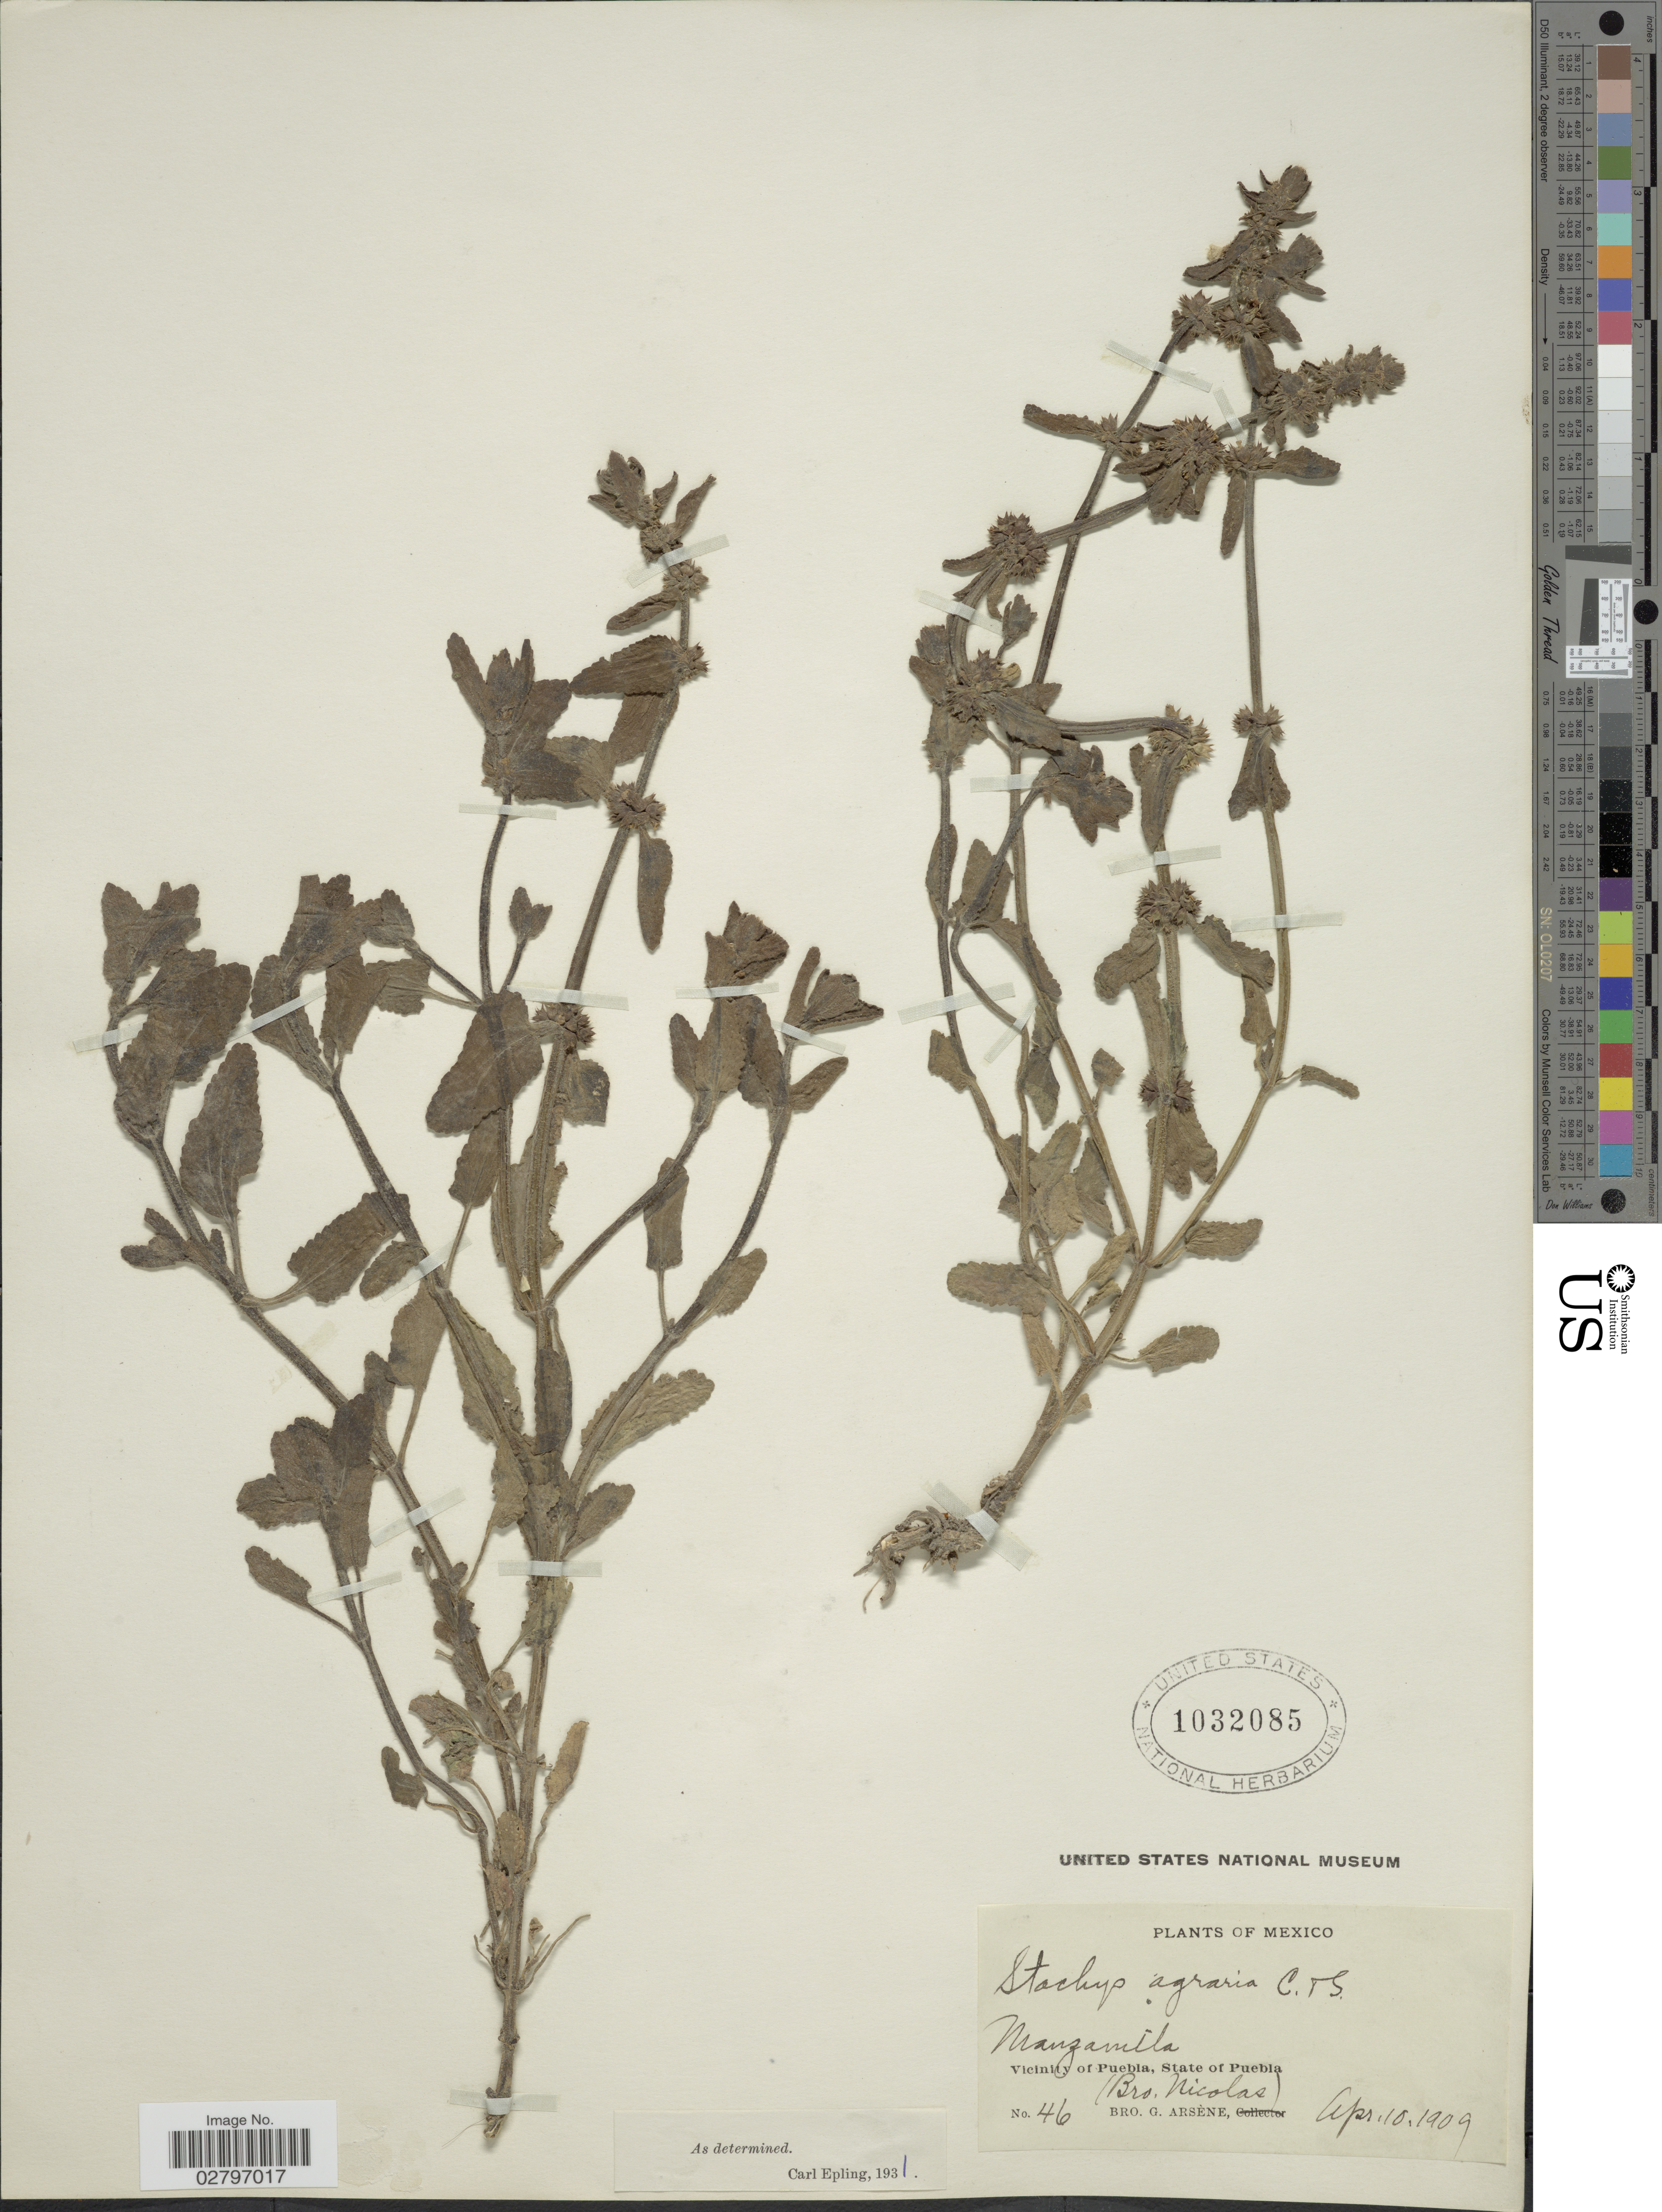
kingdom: Plantae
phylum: Tracheophyta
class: Magnoliopsida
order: Lamiales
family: Lamiaceae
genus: Stachys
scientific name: Stachys agraria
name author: Schltdl. & Cham.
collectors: Bro. G. Arsène & Bro. Nicolas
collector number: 46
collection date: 1909-04-10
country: Mexico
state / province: Puebla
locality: Manzanilla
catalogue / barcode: US 1032085